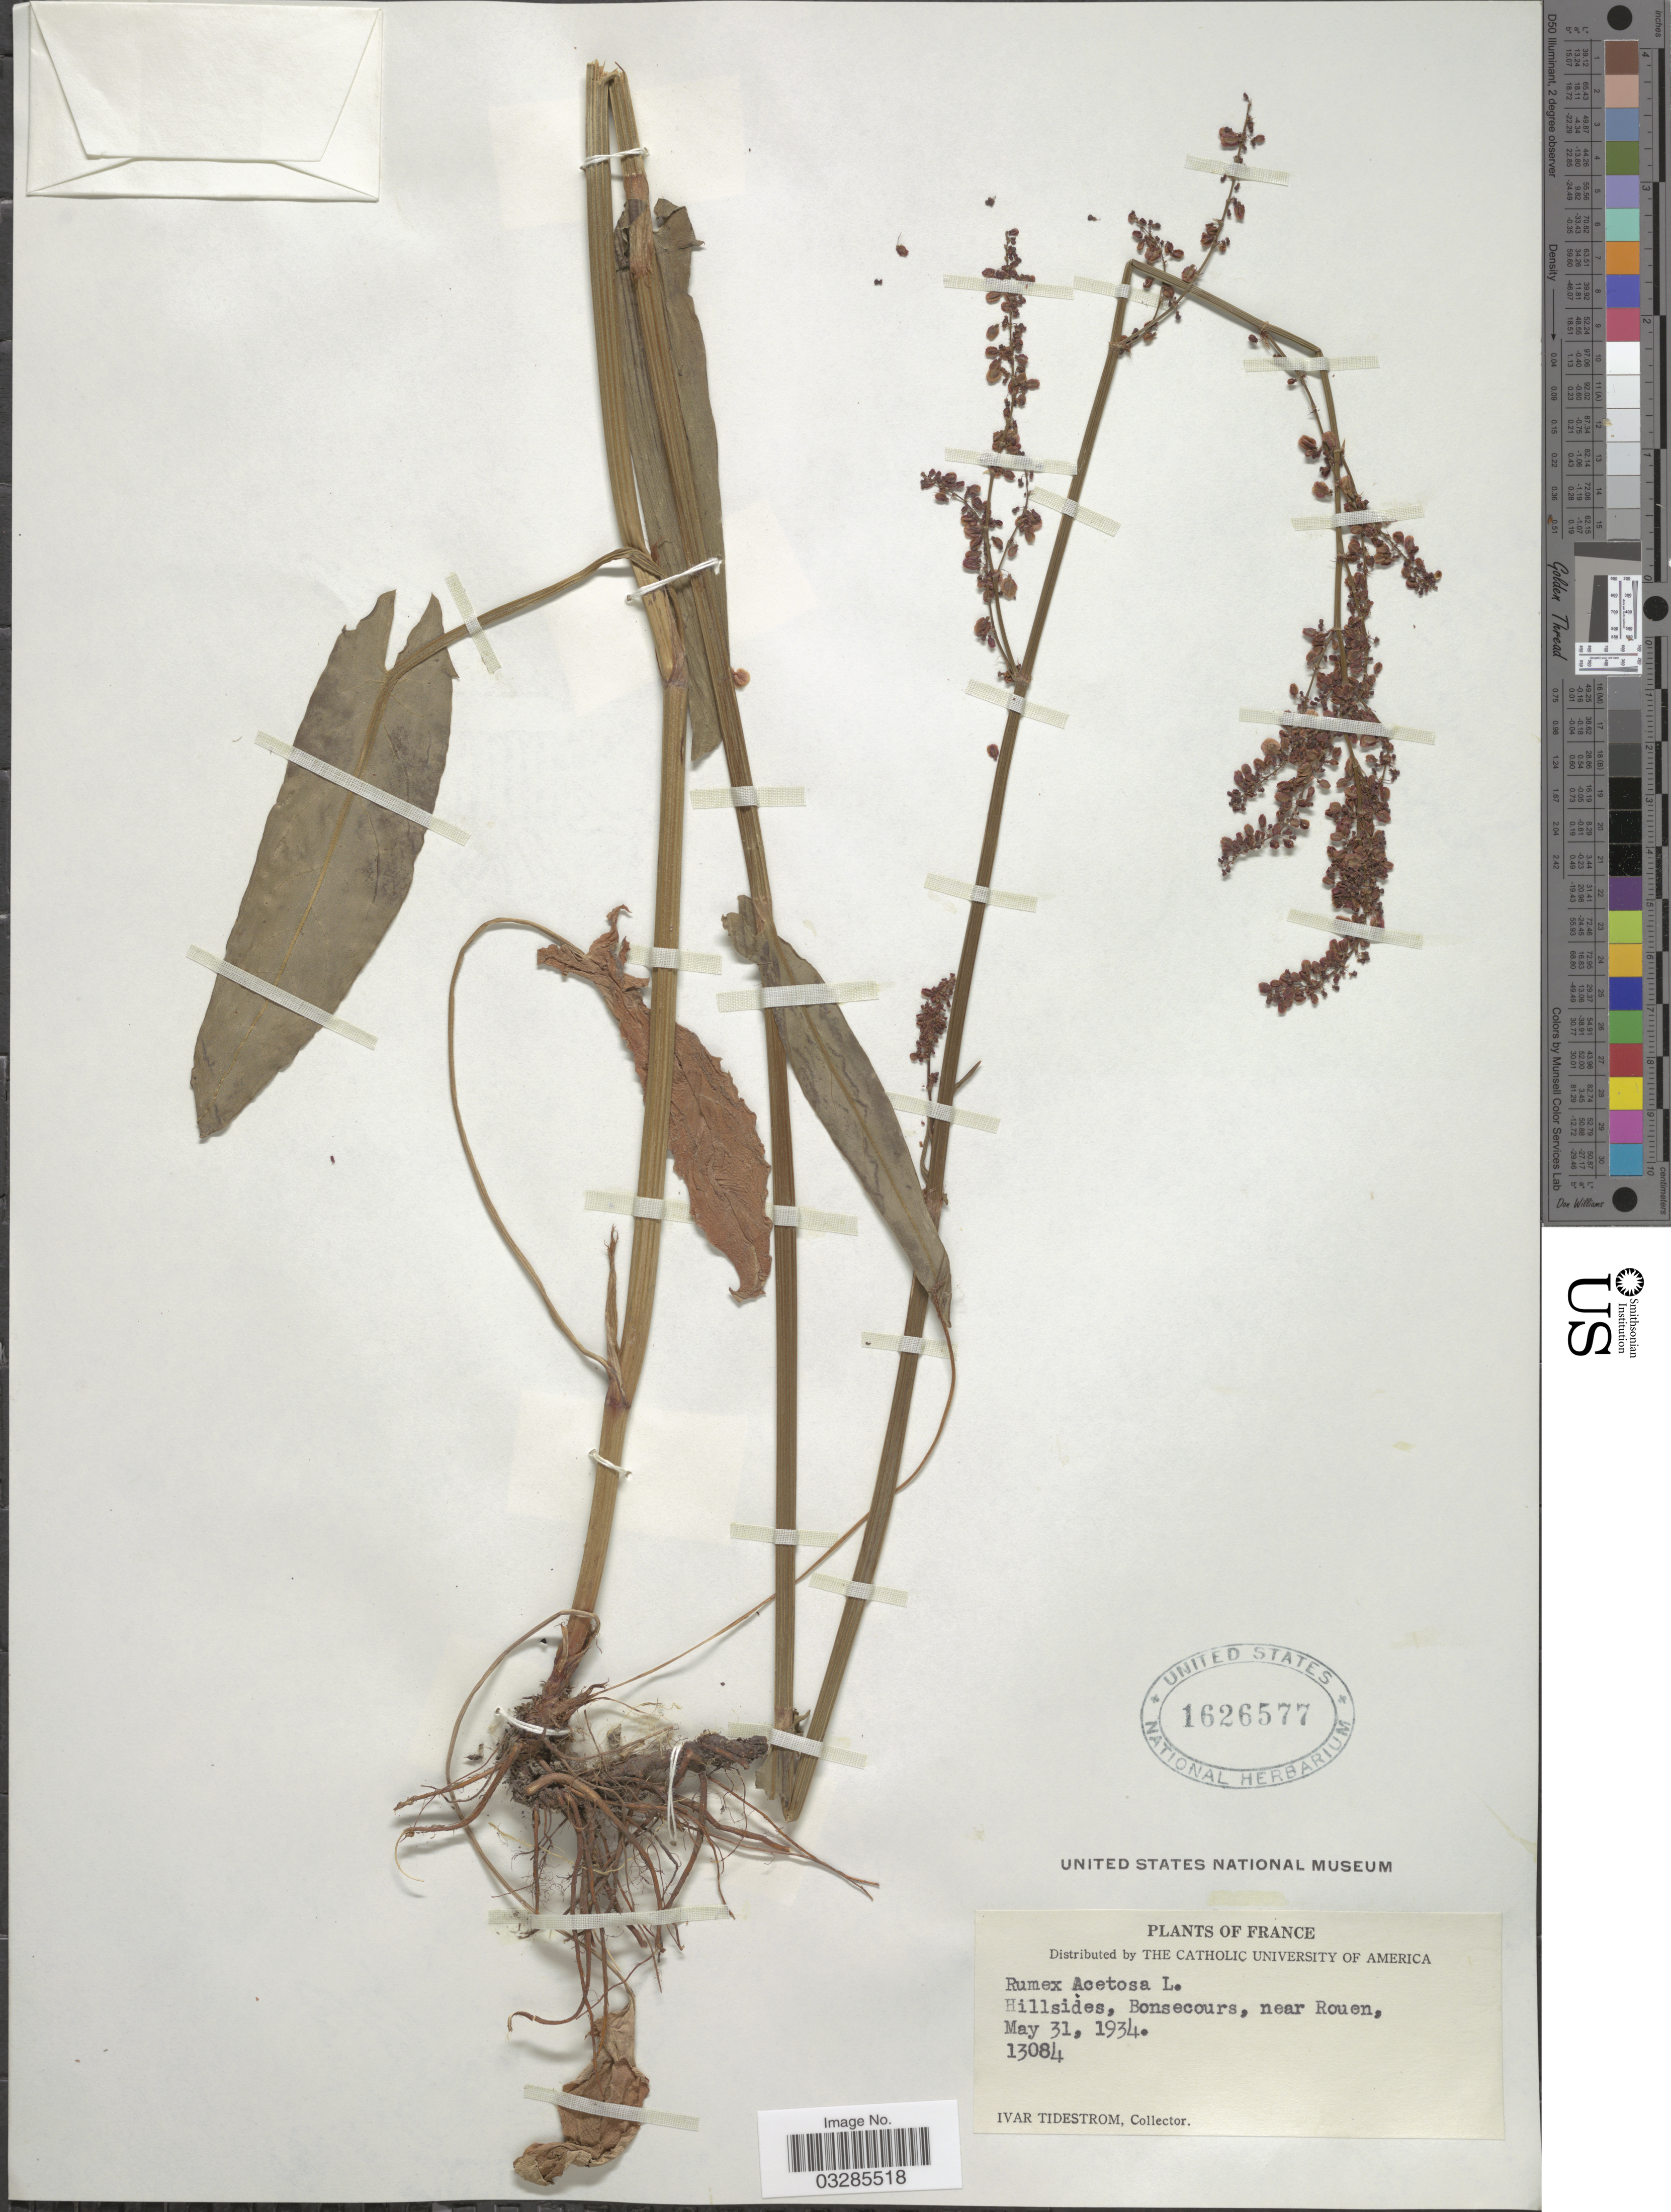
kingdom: Plantae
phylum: Tracheophyta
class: Magnoliopsida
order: Caryophyllales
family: Polygonaceae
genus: Rumex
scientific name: Rumex acetosa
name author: L.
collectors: I. F. Tidestrom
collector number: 13084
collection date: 1934-05-31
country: France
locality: Hillsides, Bonsecours, near Rouen.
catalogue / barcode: US 1626577